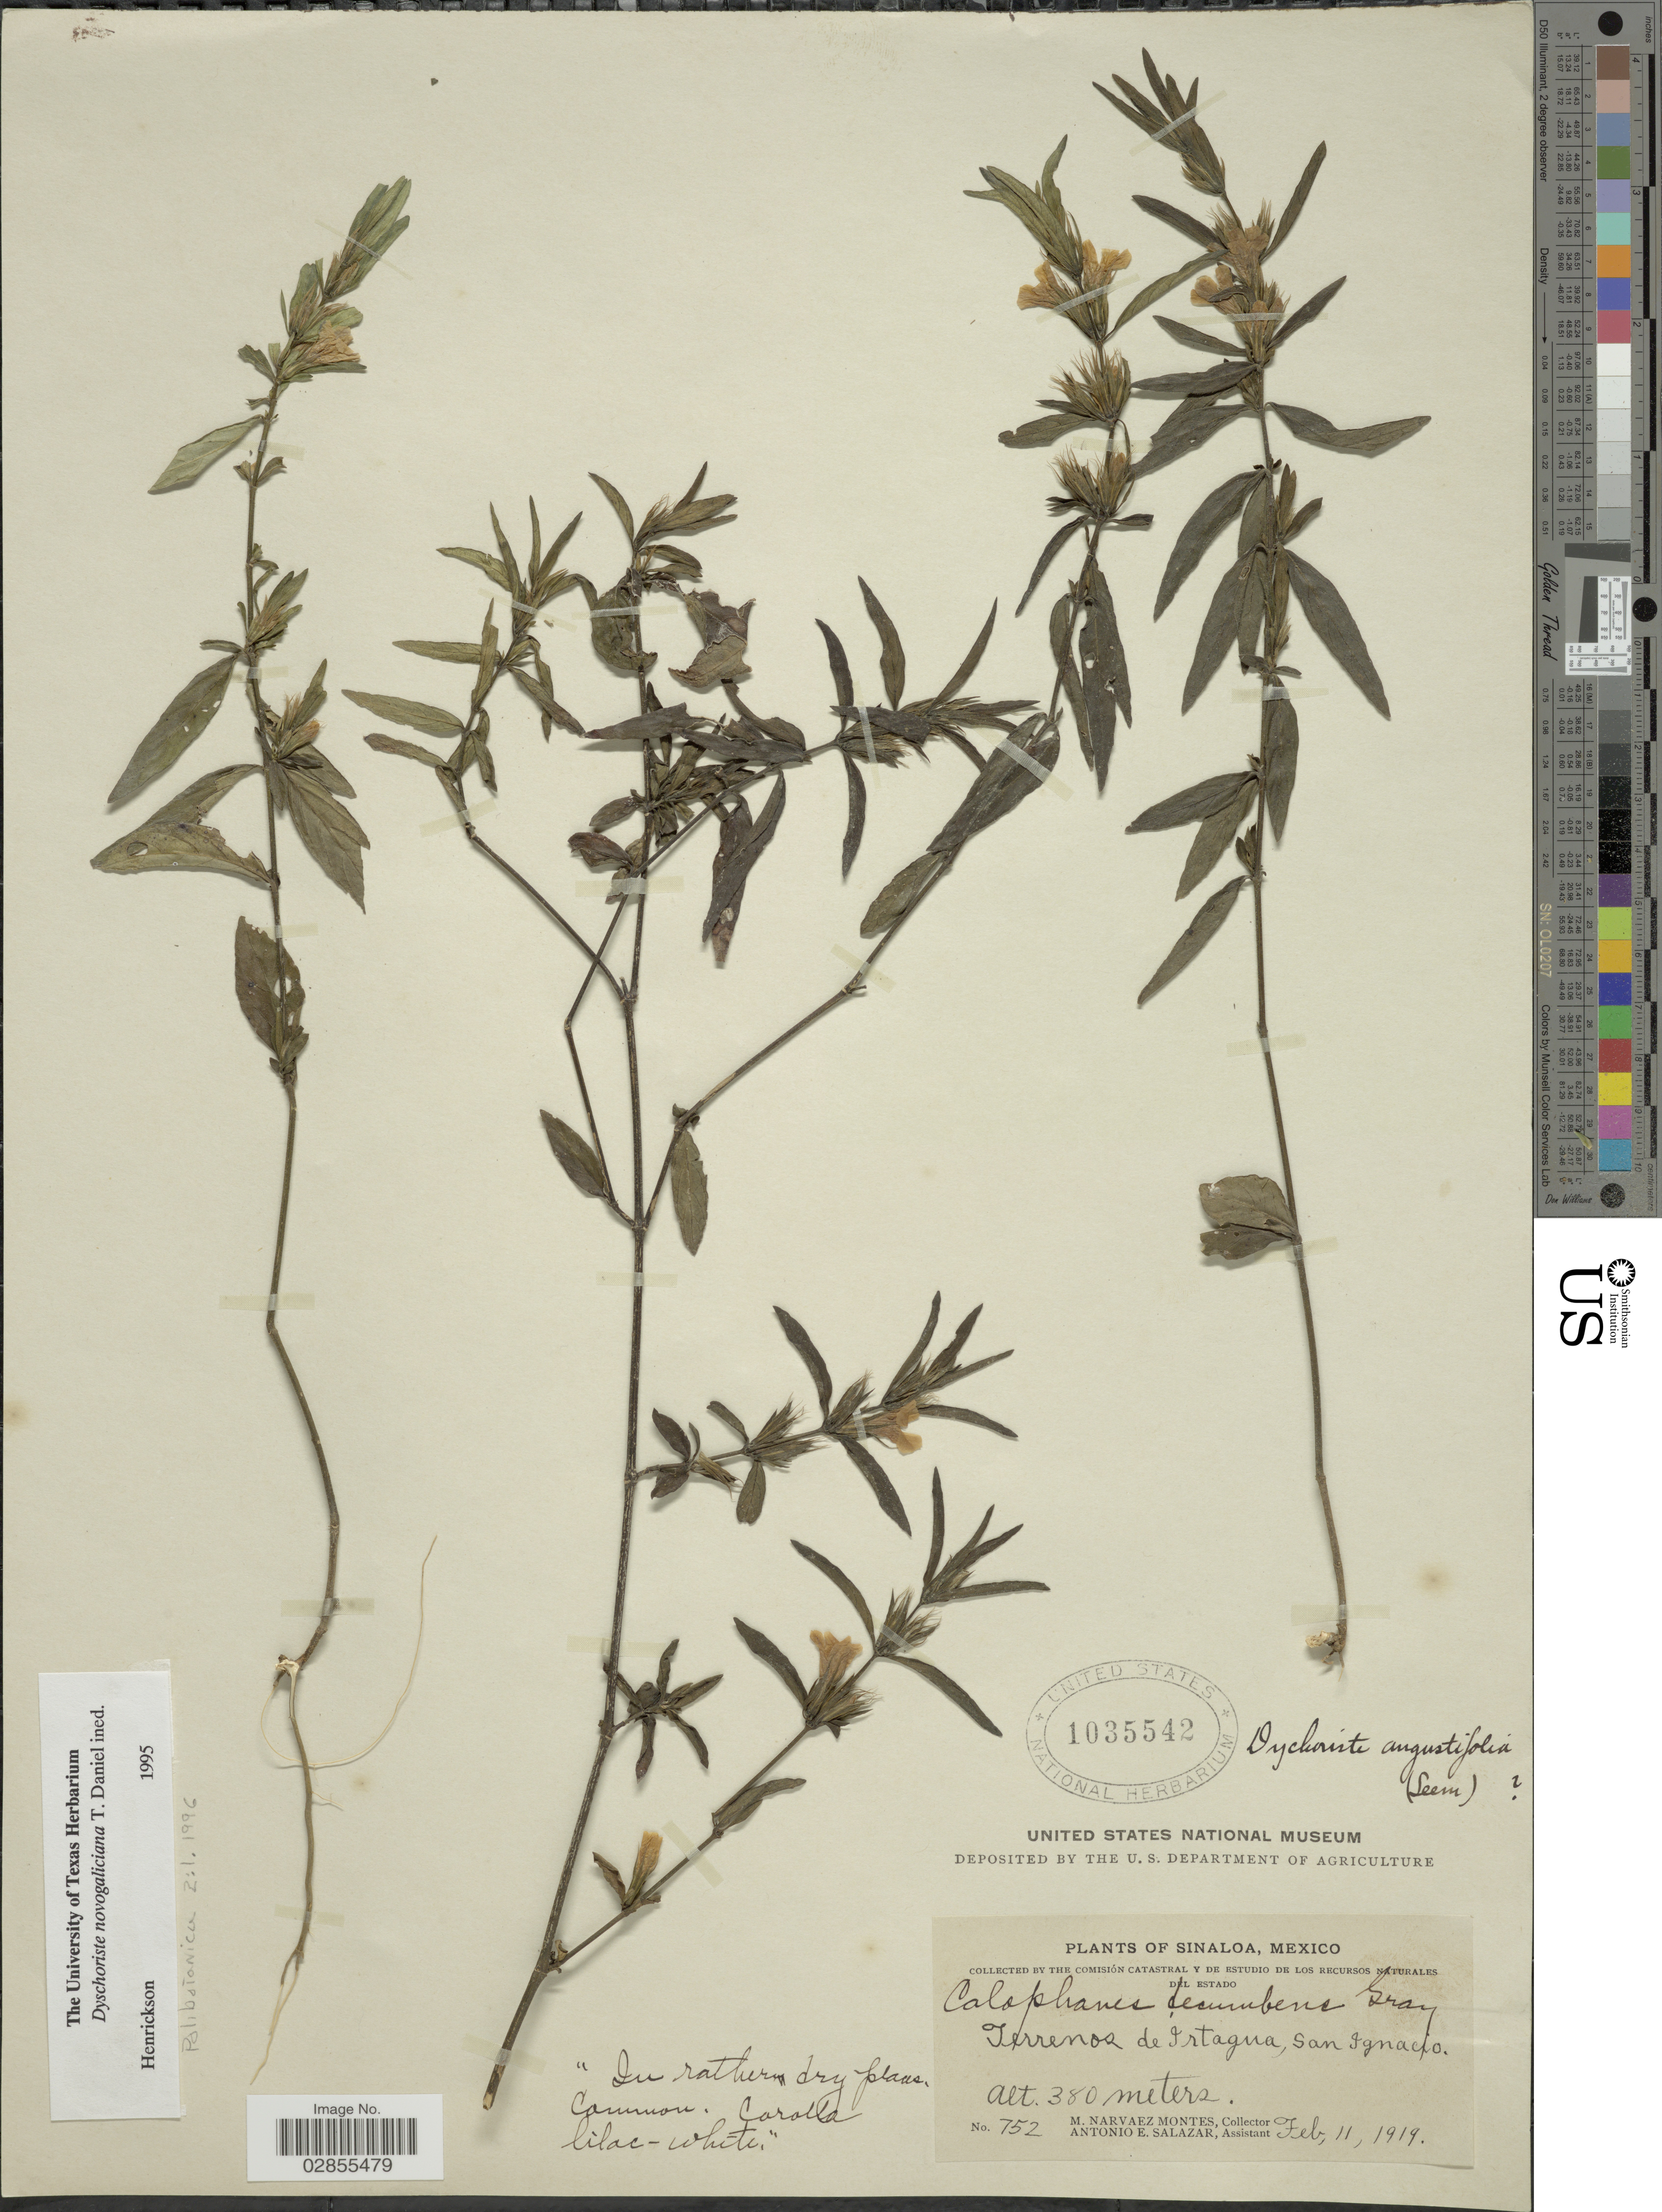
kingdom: Plantae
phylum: Tracheophyta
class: Magnoliopsida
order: Lamiales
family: Acanthaceae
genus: Dyschoriste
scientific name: Dyschoriste novogaliciana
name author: T.F. Daniel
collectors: M. Navarez Montes & A. E. Salazar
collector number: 752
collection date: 1919-02-11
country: Mexico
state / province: Sinaloa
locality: Terrenos de Irtagua, San Ignacio.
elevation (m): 380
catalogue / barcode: US 1035542